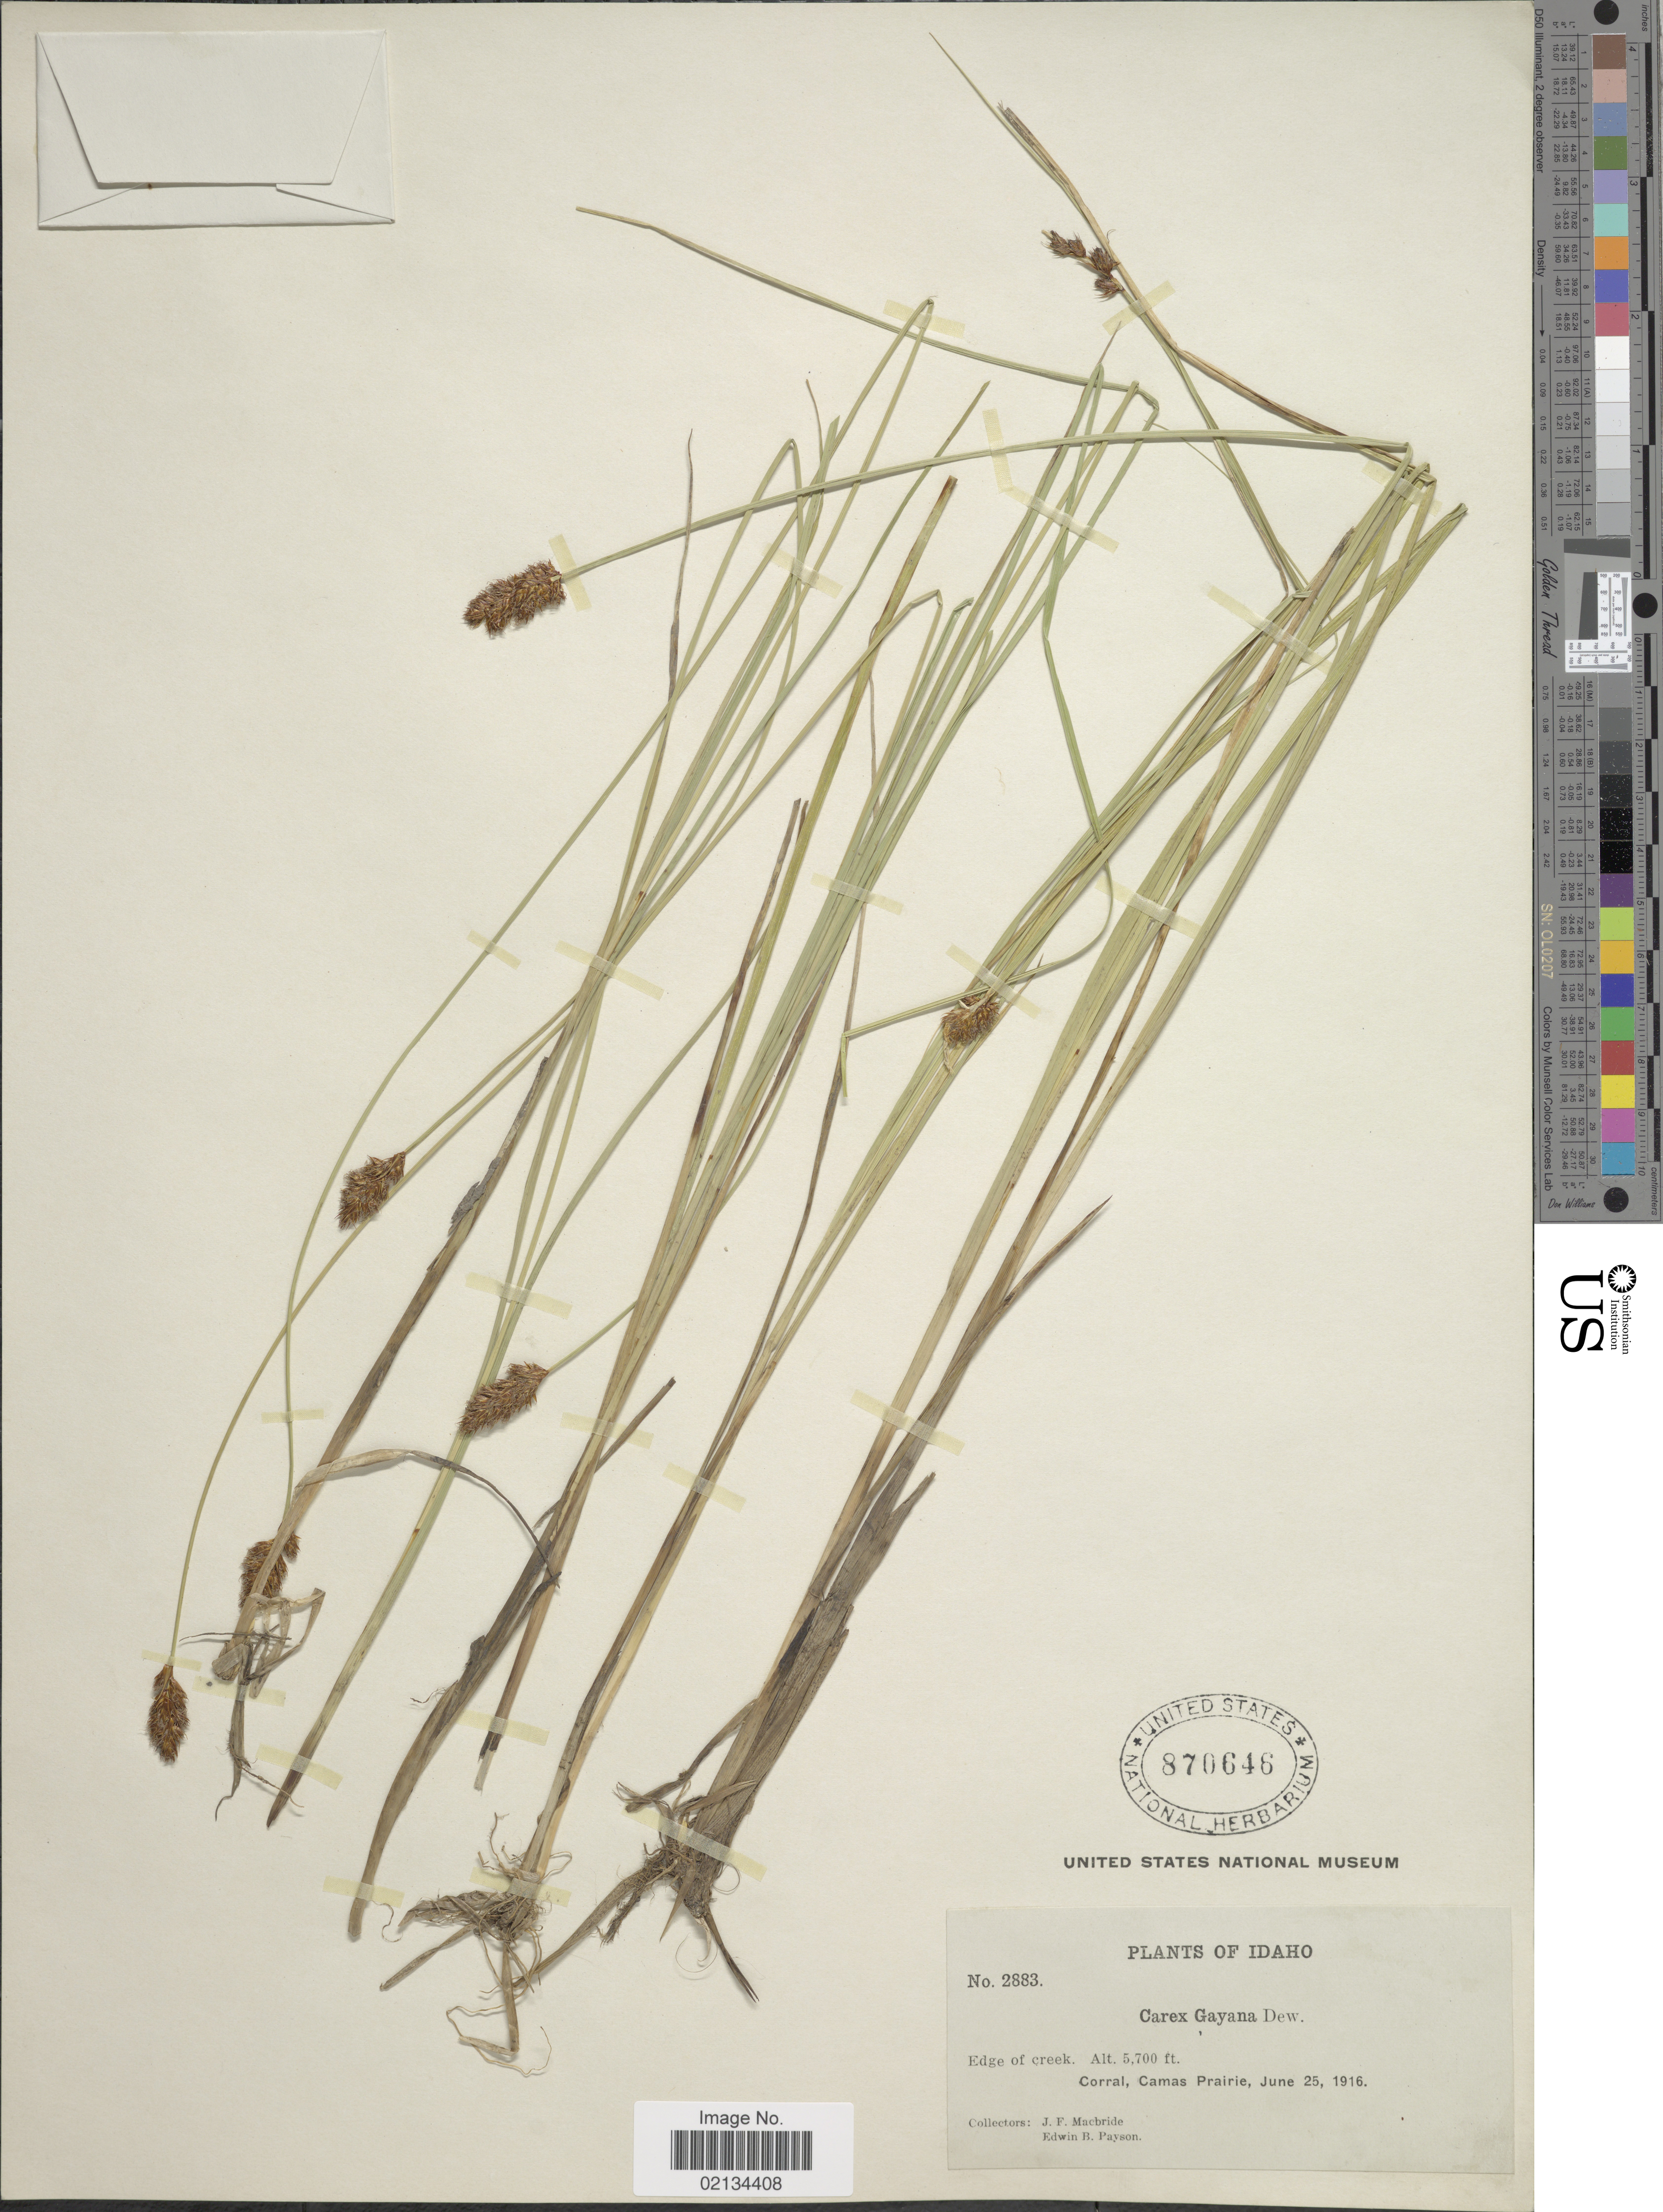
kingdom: Plantae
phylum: Tracheophyta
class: Liliopsida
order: Poales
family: Cyperaceae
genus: Carex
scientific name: Carex simulata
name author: Mack.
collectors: J. F. Macbride & E. B. Payson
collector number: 2883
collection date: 1916-06-25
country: United States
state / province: Idaho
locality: Edge of creek, Corral, Camas Prairie.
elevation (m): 1737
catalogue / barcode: US 870646